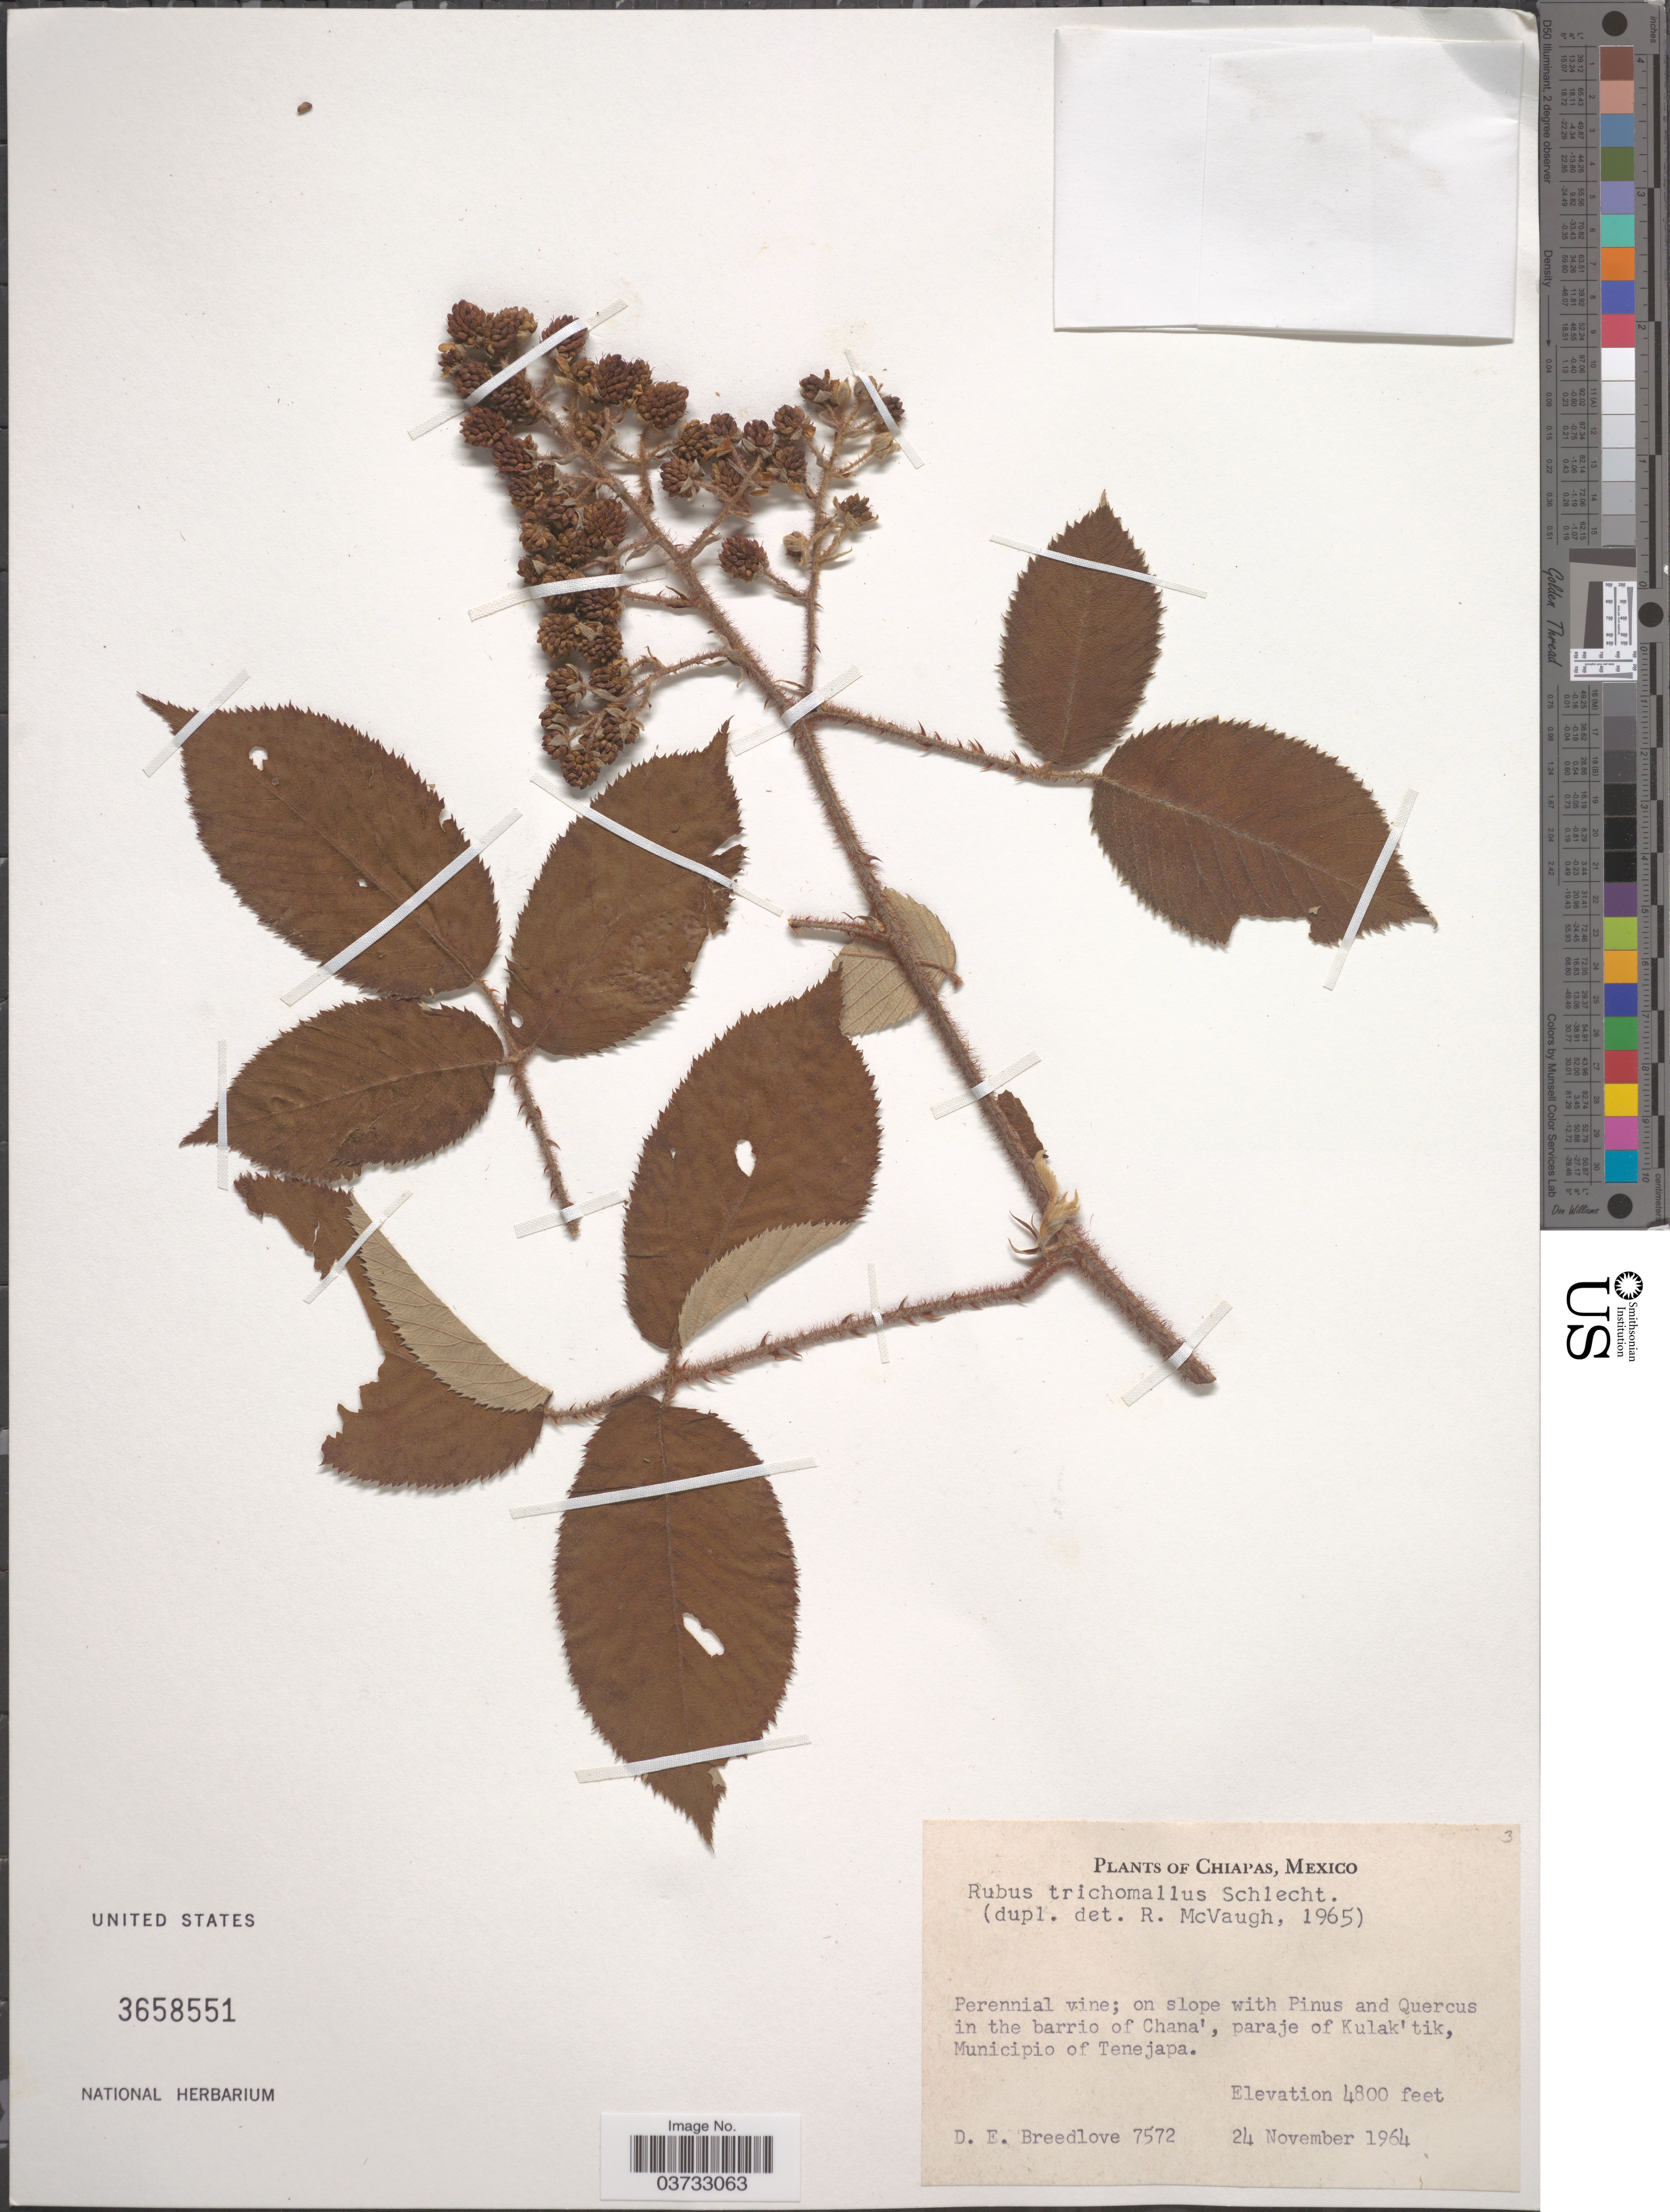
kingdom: Plantae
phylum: Tracheophyta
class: Magnoliopsida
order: Rosales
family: Rosaceae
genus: Rubus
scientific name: Rubus trichomallus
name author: Schltdl.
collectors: D. E. Breedlove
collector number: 7572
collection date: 1964-11-24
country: Mexico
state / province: Chiapas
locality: Paraje of Kulak'tik, Municipio of Tenejapa.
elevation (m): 1463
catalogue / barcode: US 3658551